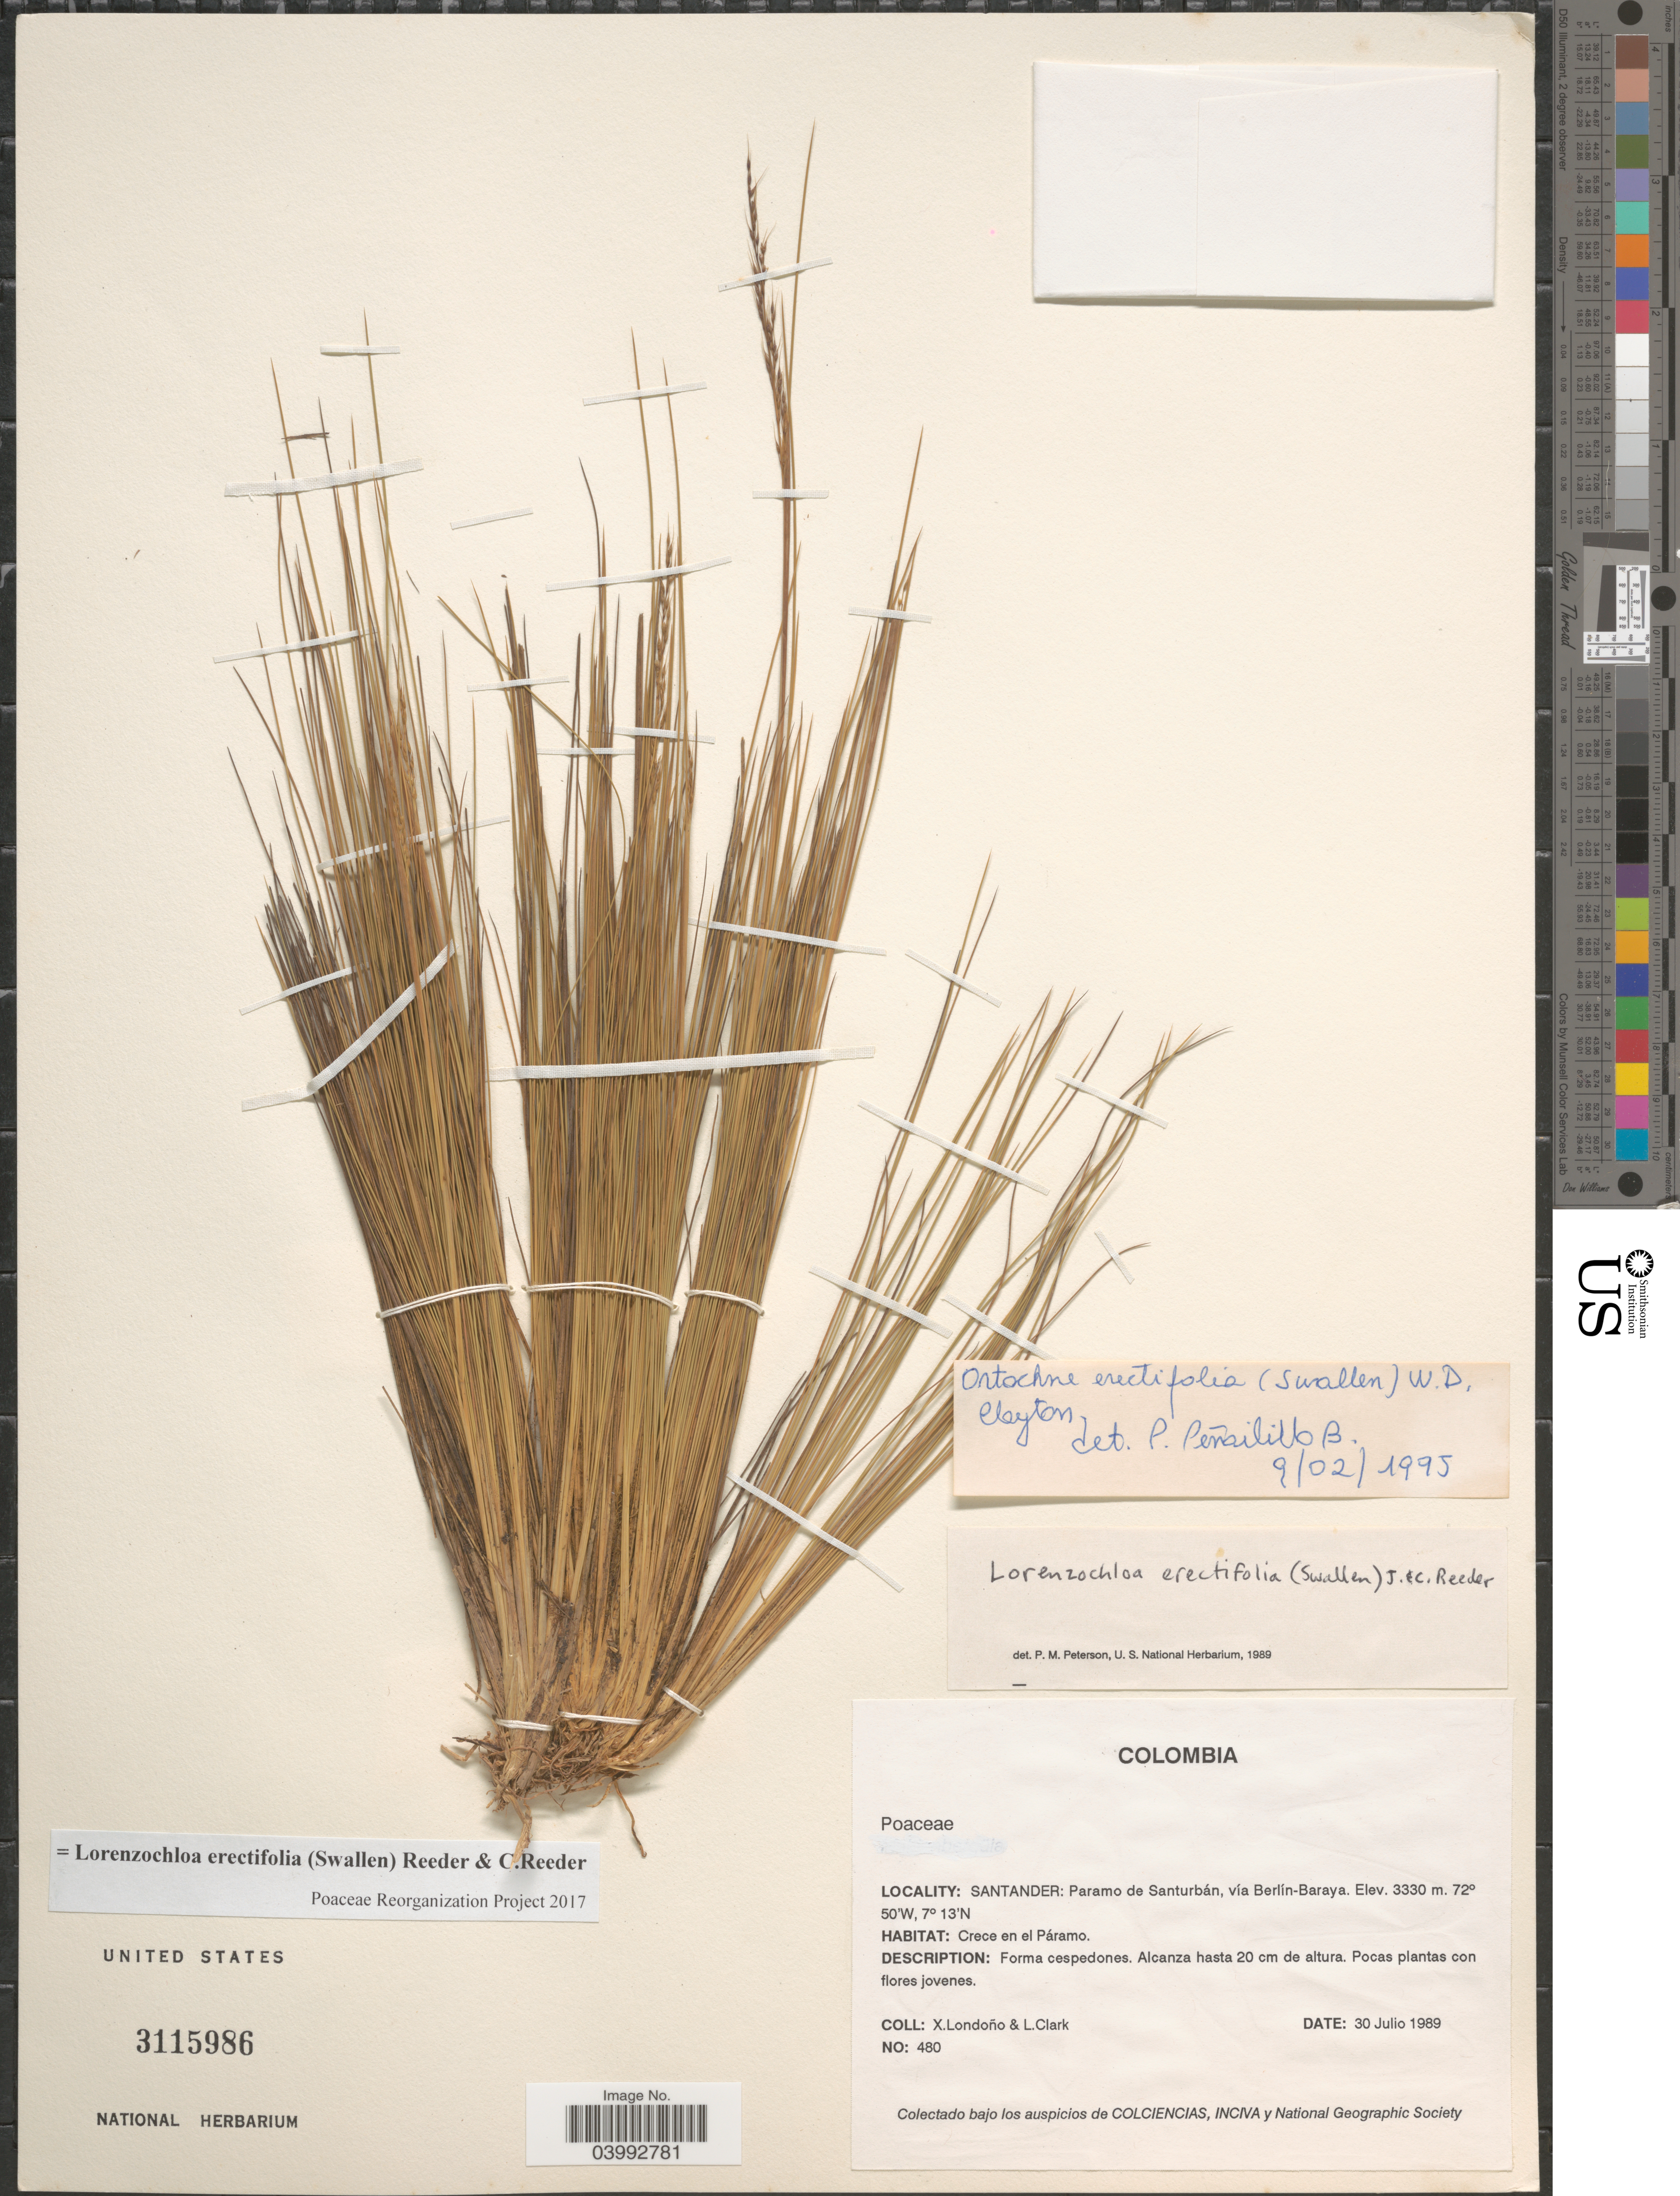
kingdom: Plantae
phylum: Tracheophyta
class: Liliopsida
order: Poales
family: Poaceae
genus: Lorenzochloa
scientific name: Lorenzochloa erectifolia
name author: (Swallen) Reeder & C. Reeder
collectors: X. Londoño & L. Clark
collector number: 480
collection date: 1989-07-30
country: Colombia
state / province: Santander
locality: Paramo de Santurbán, vía Berlín-Baraya.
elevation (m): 3330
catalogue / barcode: US 3115986